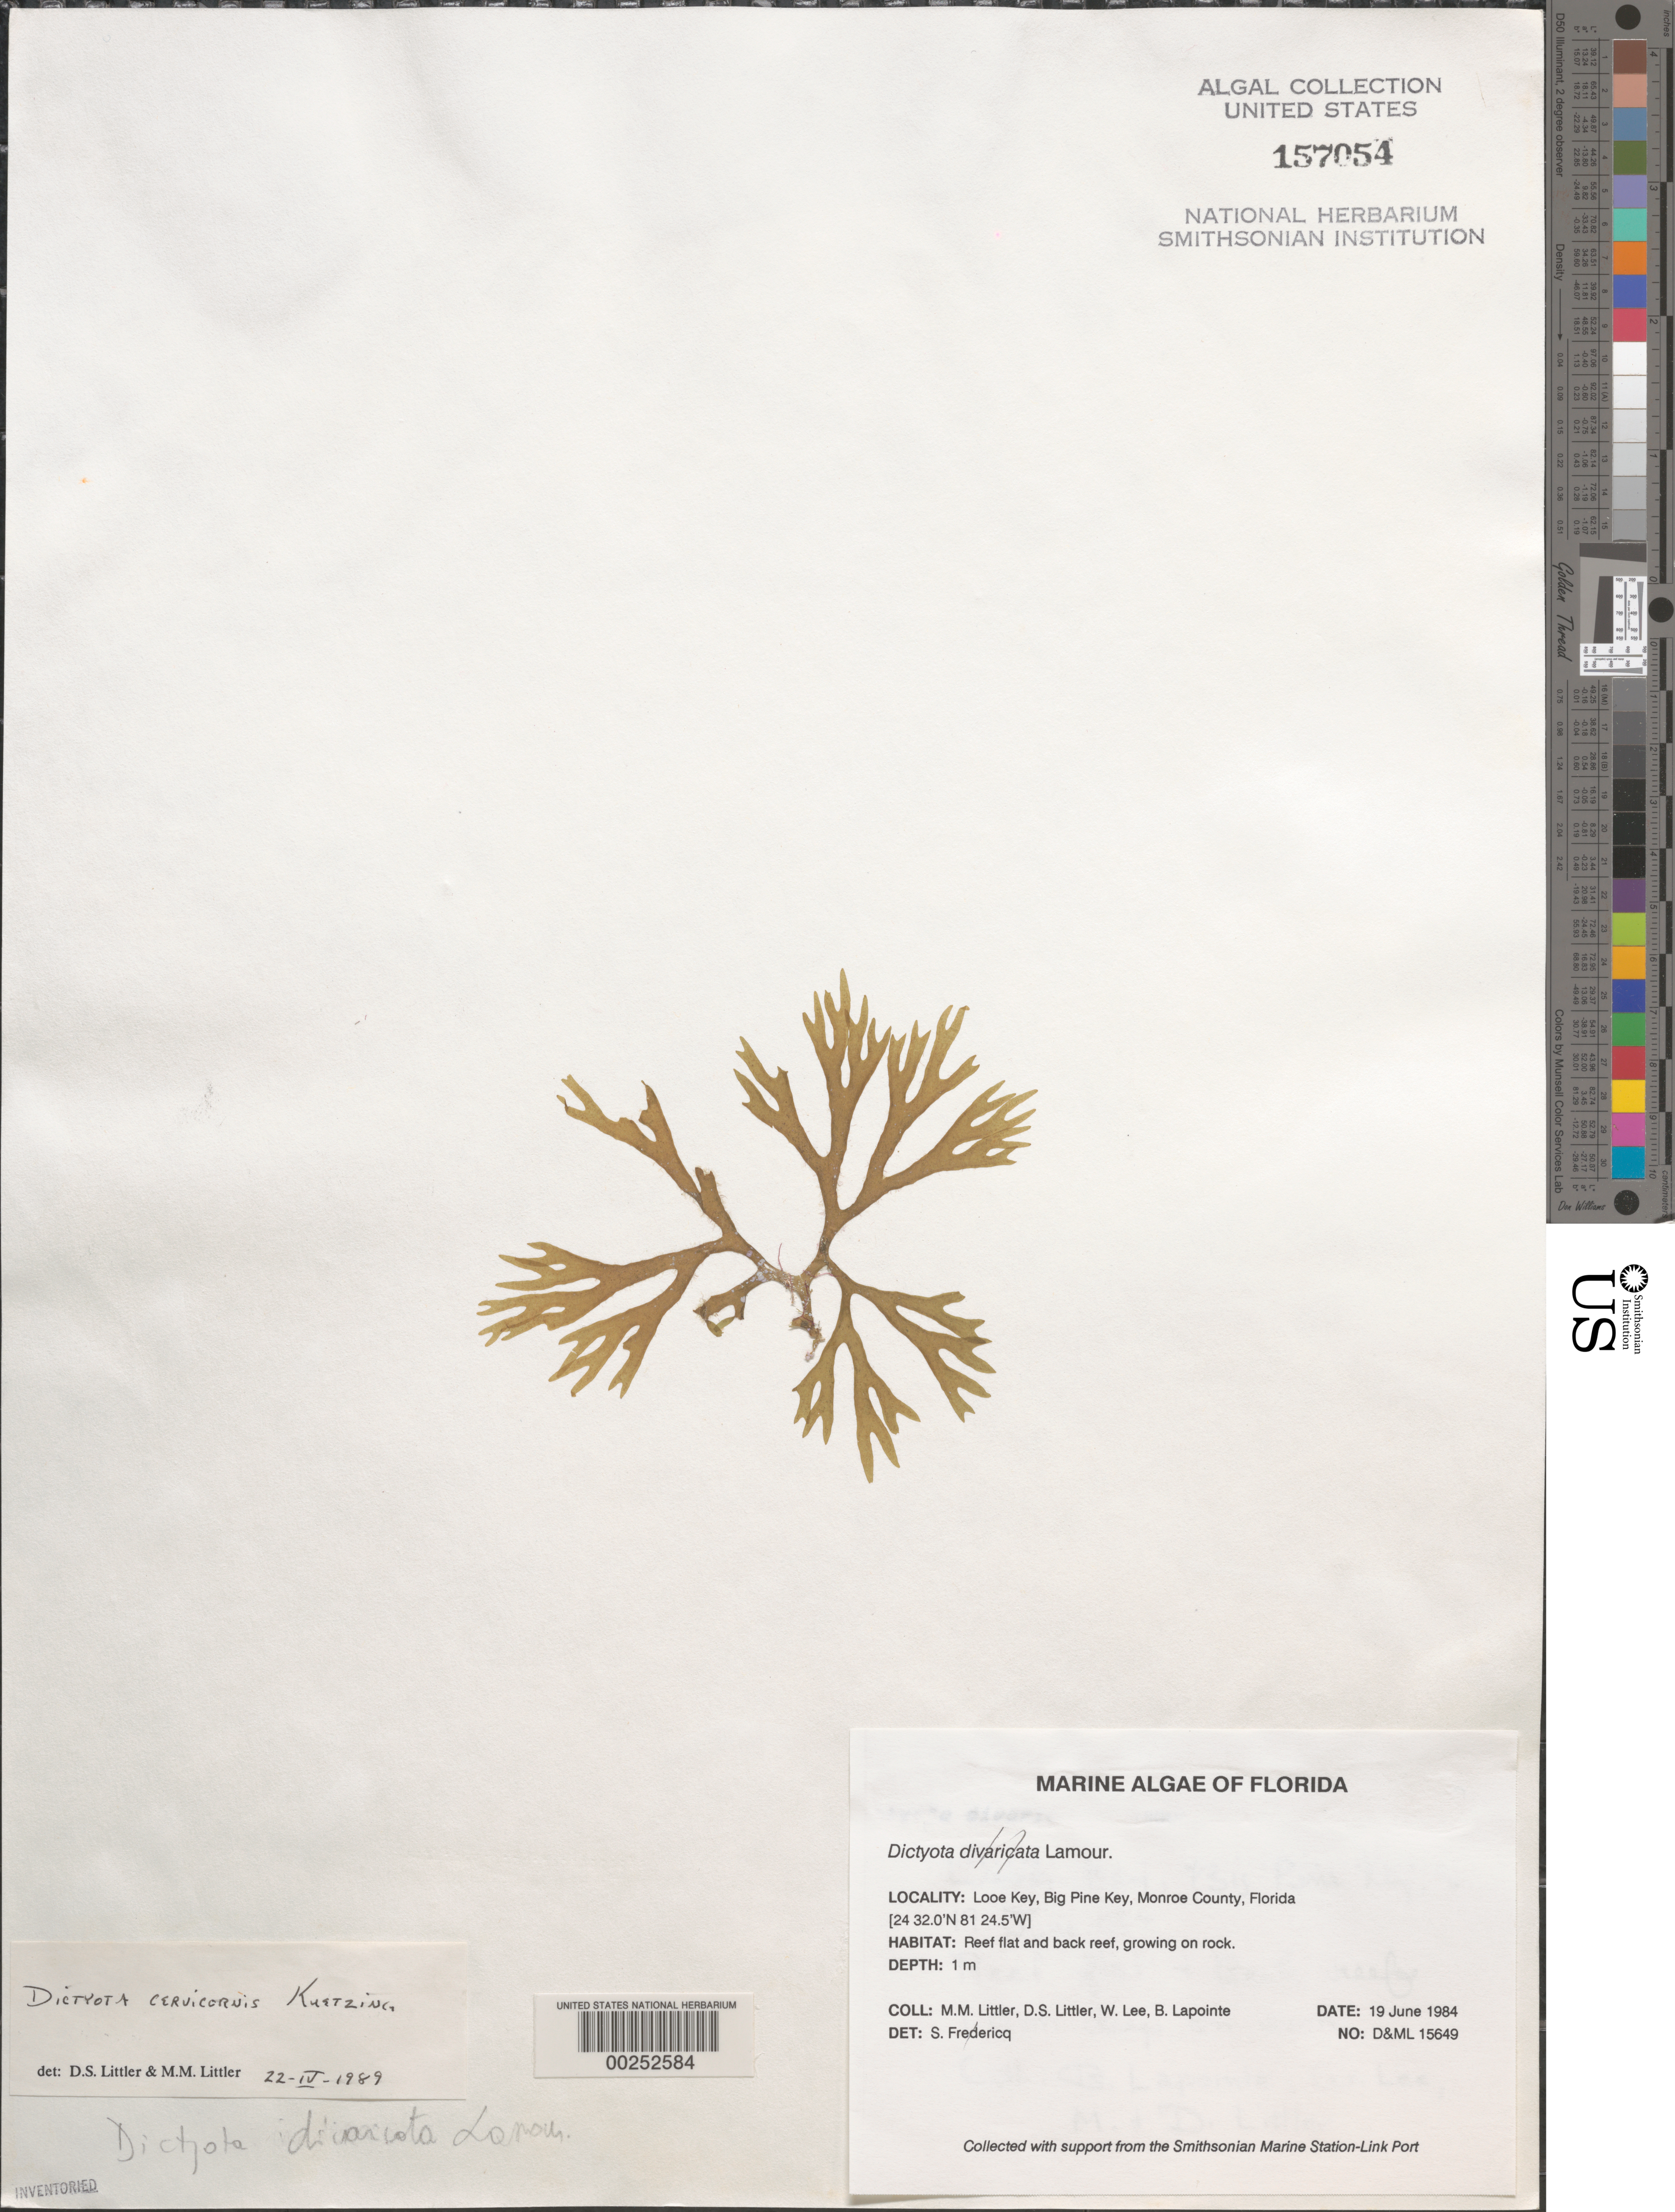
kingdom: Chromista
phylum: Ochrophyta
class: Phaeophyceae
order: Dictyotales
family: Dictyotaceae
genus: Dictyota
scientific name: Dictyota cervicornis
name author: Kütz.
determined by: Littler, D. S.; Littler, M. M.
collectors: M. M. Littler, D. S. Littler, W. Lee & B. Lapointe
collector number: D&ML 15649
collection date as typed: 19 Jun 1984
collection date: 1984-06-19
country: United States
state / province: Florida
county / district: Monroe County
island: Looe Key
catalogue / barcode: US 157054